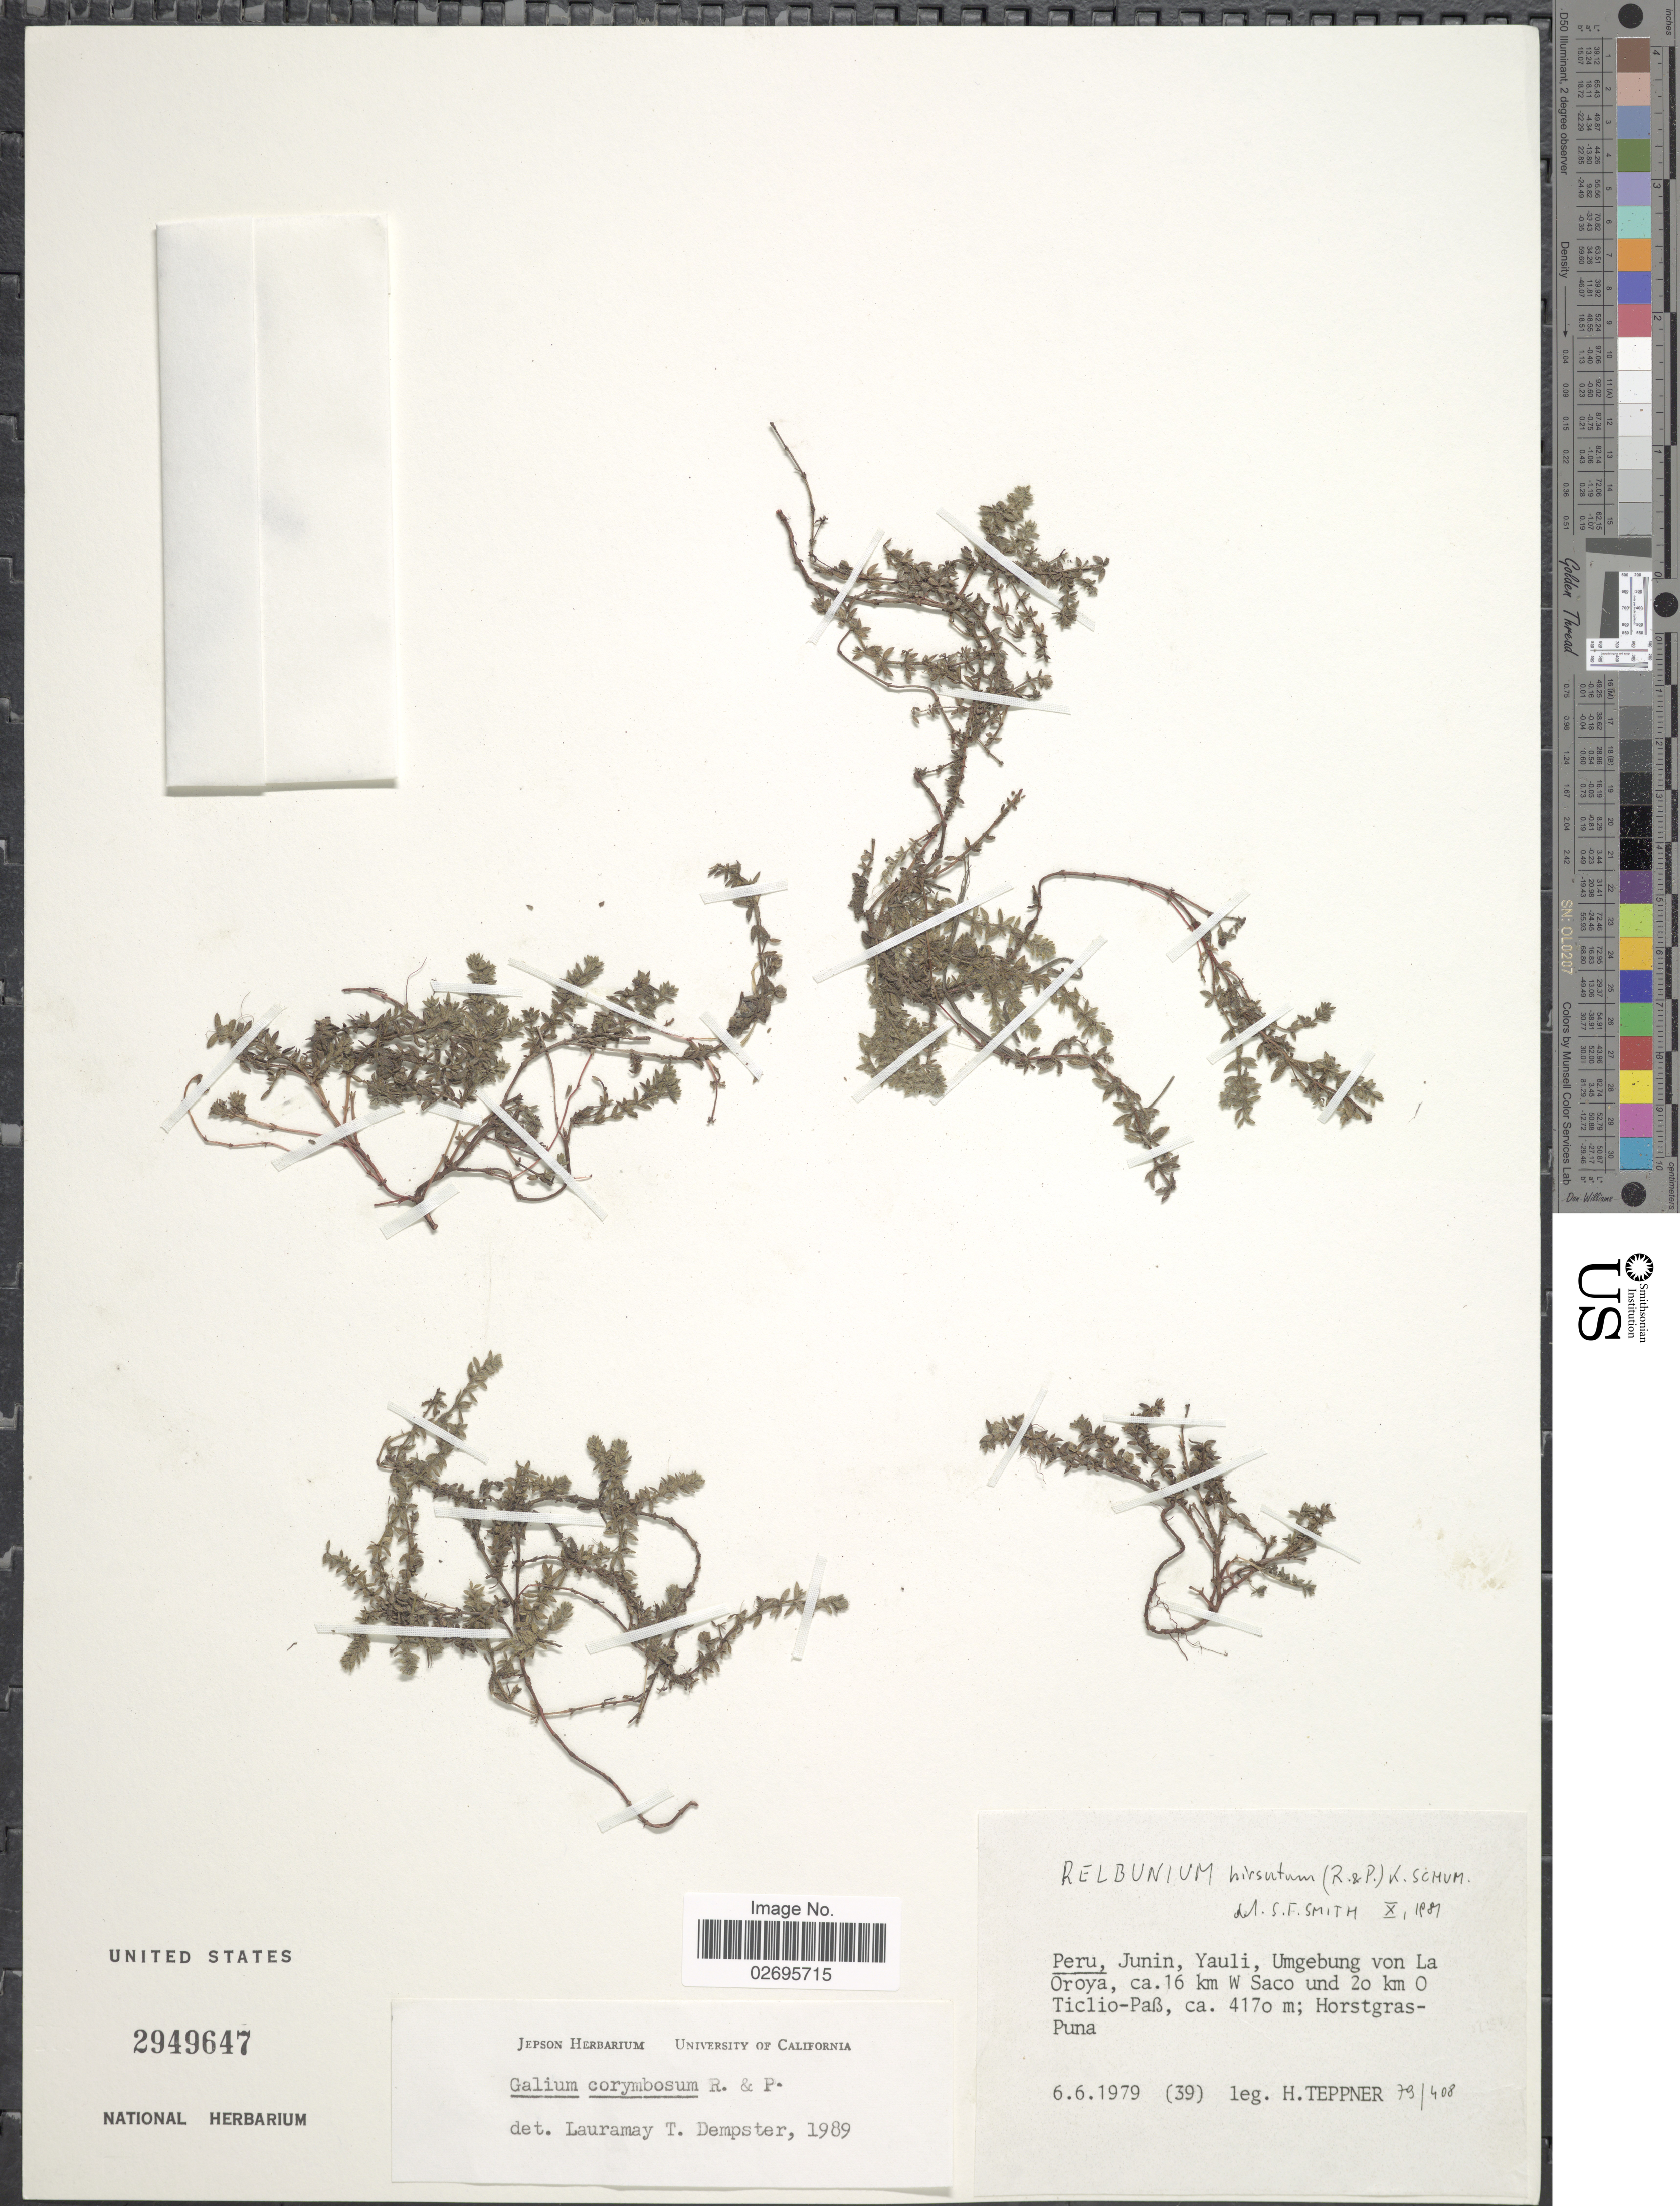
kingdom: Plantae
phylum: Tracheophyta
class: Magnoliopsida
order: Gentianales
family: Rubiaceae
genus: Galium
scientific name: Galium corymbosum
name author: Ruiz & Pav.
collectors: H. Teppner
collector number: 39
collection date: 1979-06-06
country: Peru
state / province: Junín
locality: Peru, Junin, Yauli, Umgebung von La Oroya, 16 km W Saco und 2o Km O Ticlio-Paß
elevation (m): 4170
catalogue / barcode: US 2949647